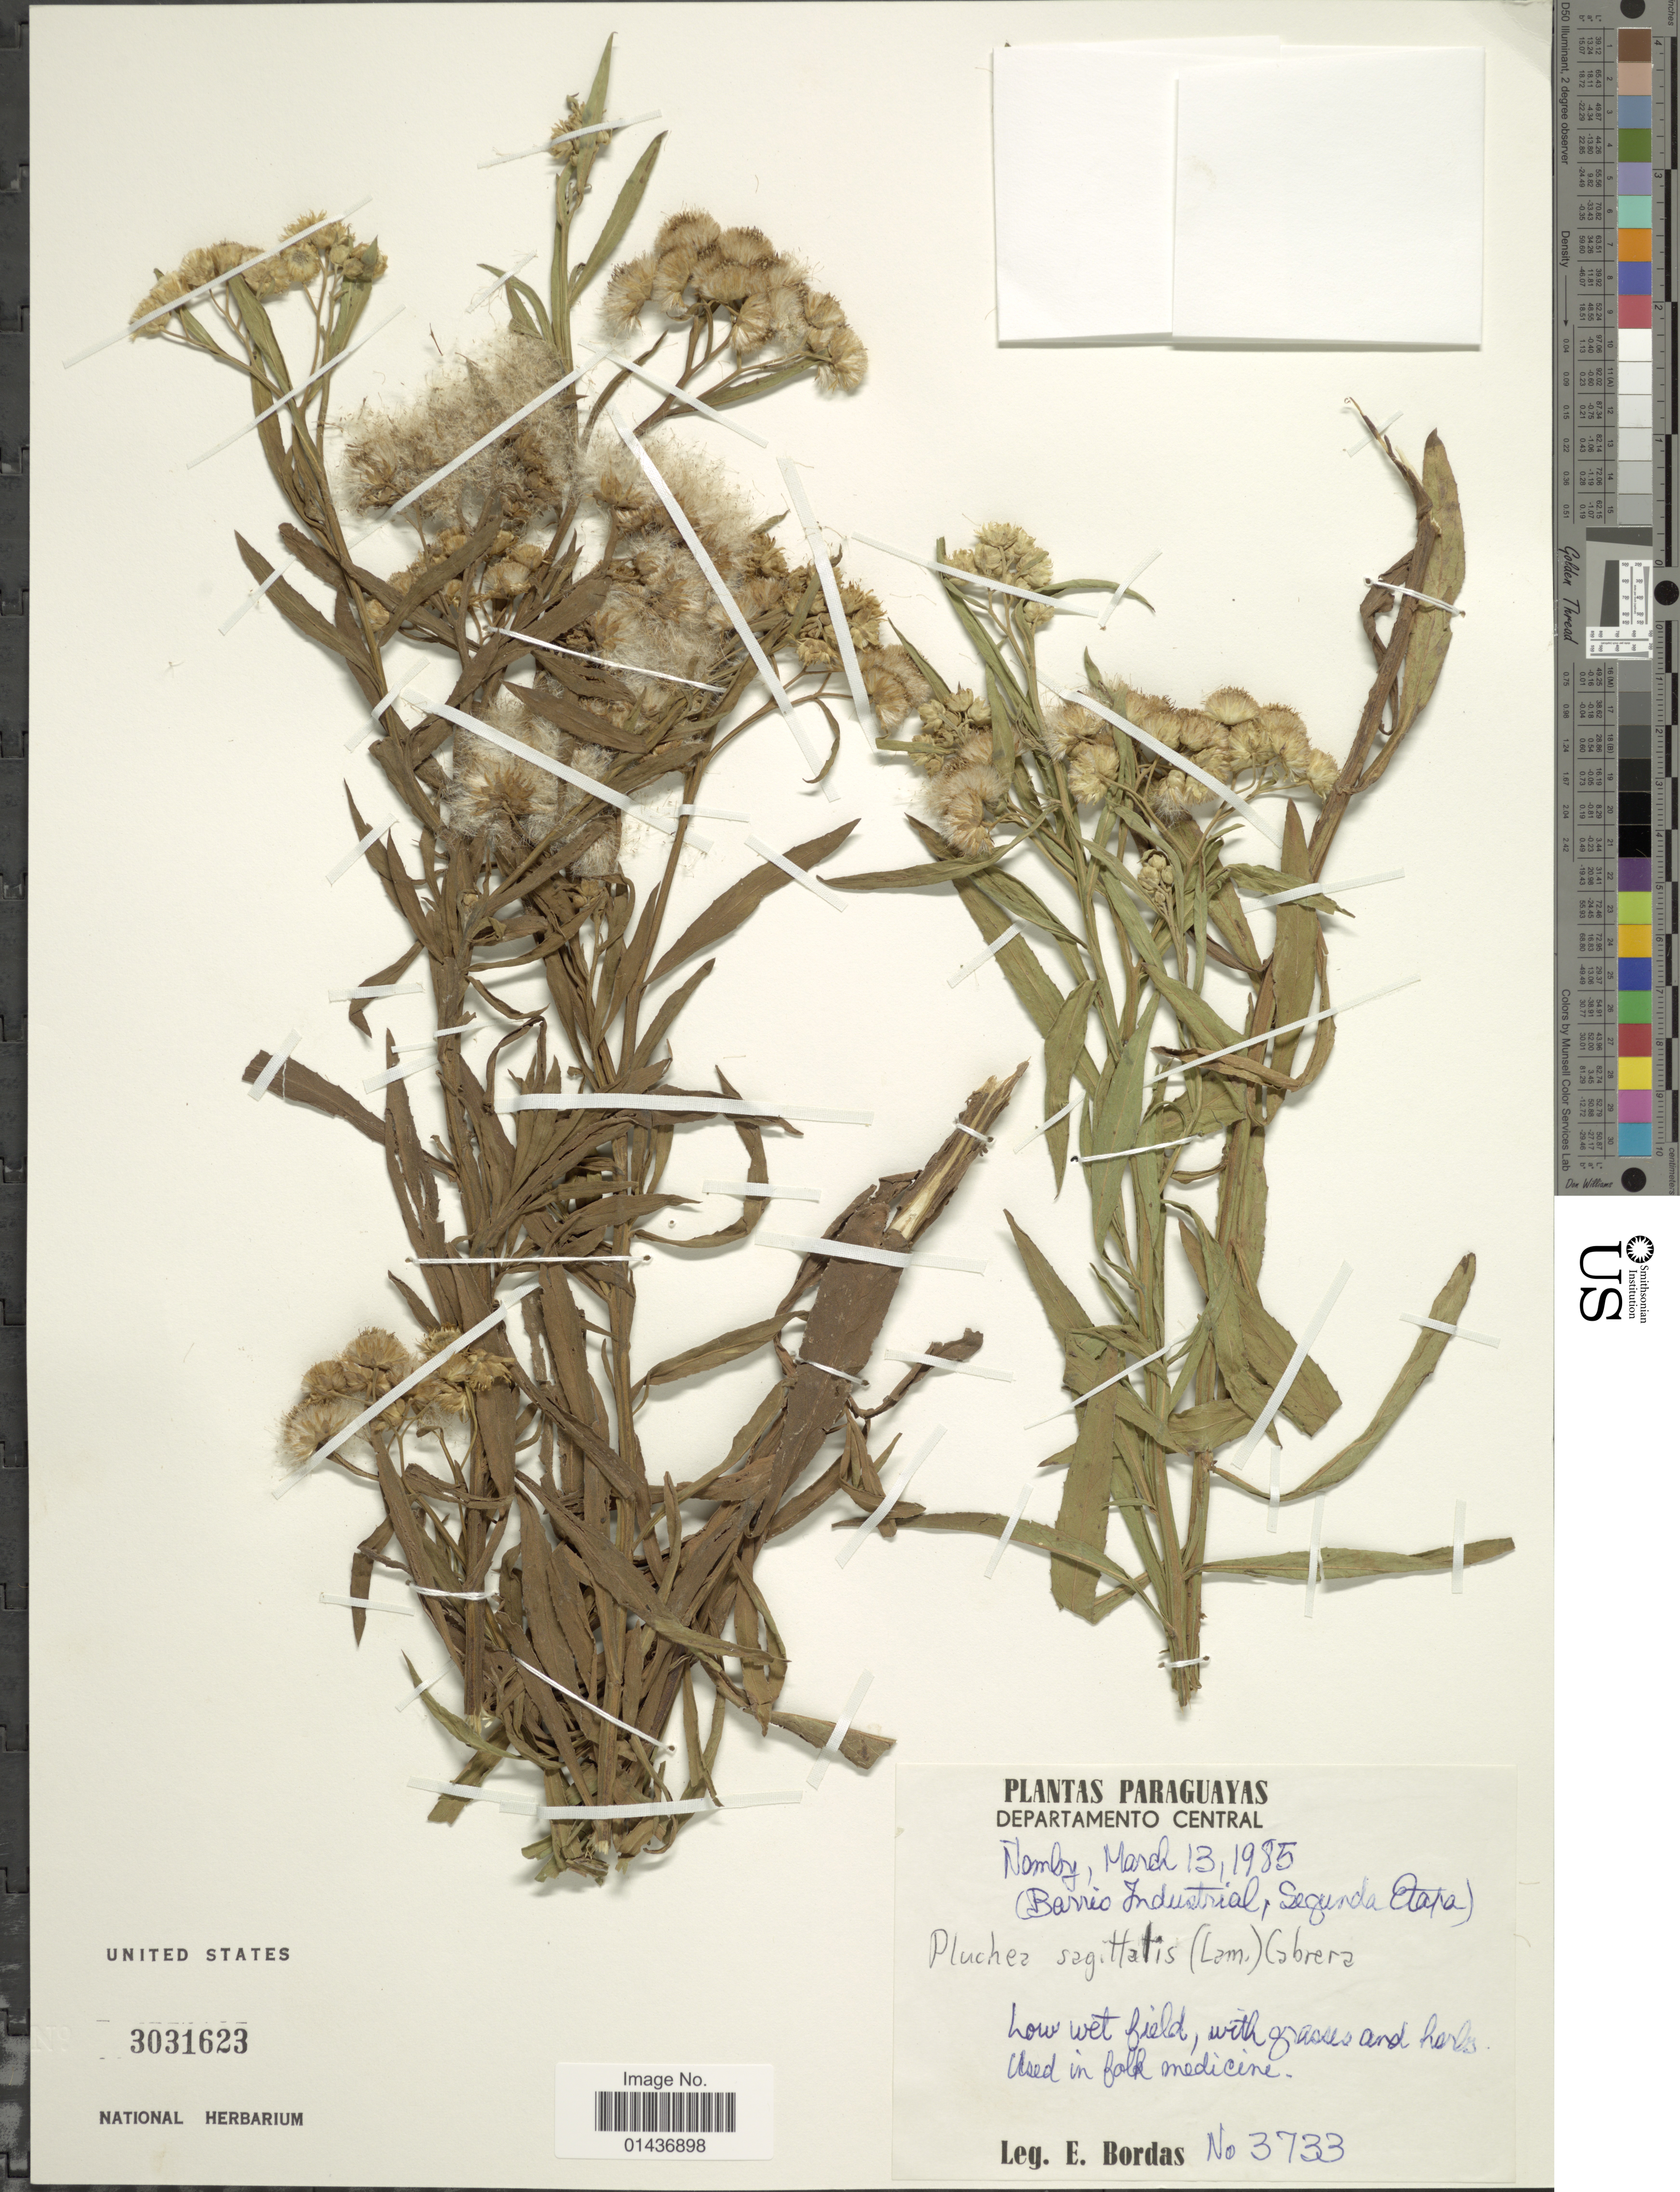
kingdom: Plantae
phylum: Tracheophyta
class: Magnoliopsida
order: Asterales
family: Asteraceae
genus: Pluchea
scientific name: Pluchea sagittalis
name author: (Lam.) Cabrera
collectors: E. Bordas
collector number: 3733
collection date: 1985-03-13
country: Paraguay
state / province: Central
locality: Departamento Central, Nomby, (Barrio Industrial, Segunda Etapa)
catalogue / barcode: US 3031623